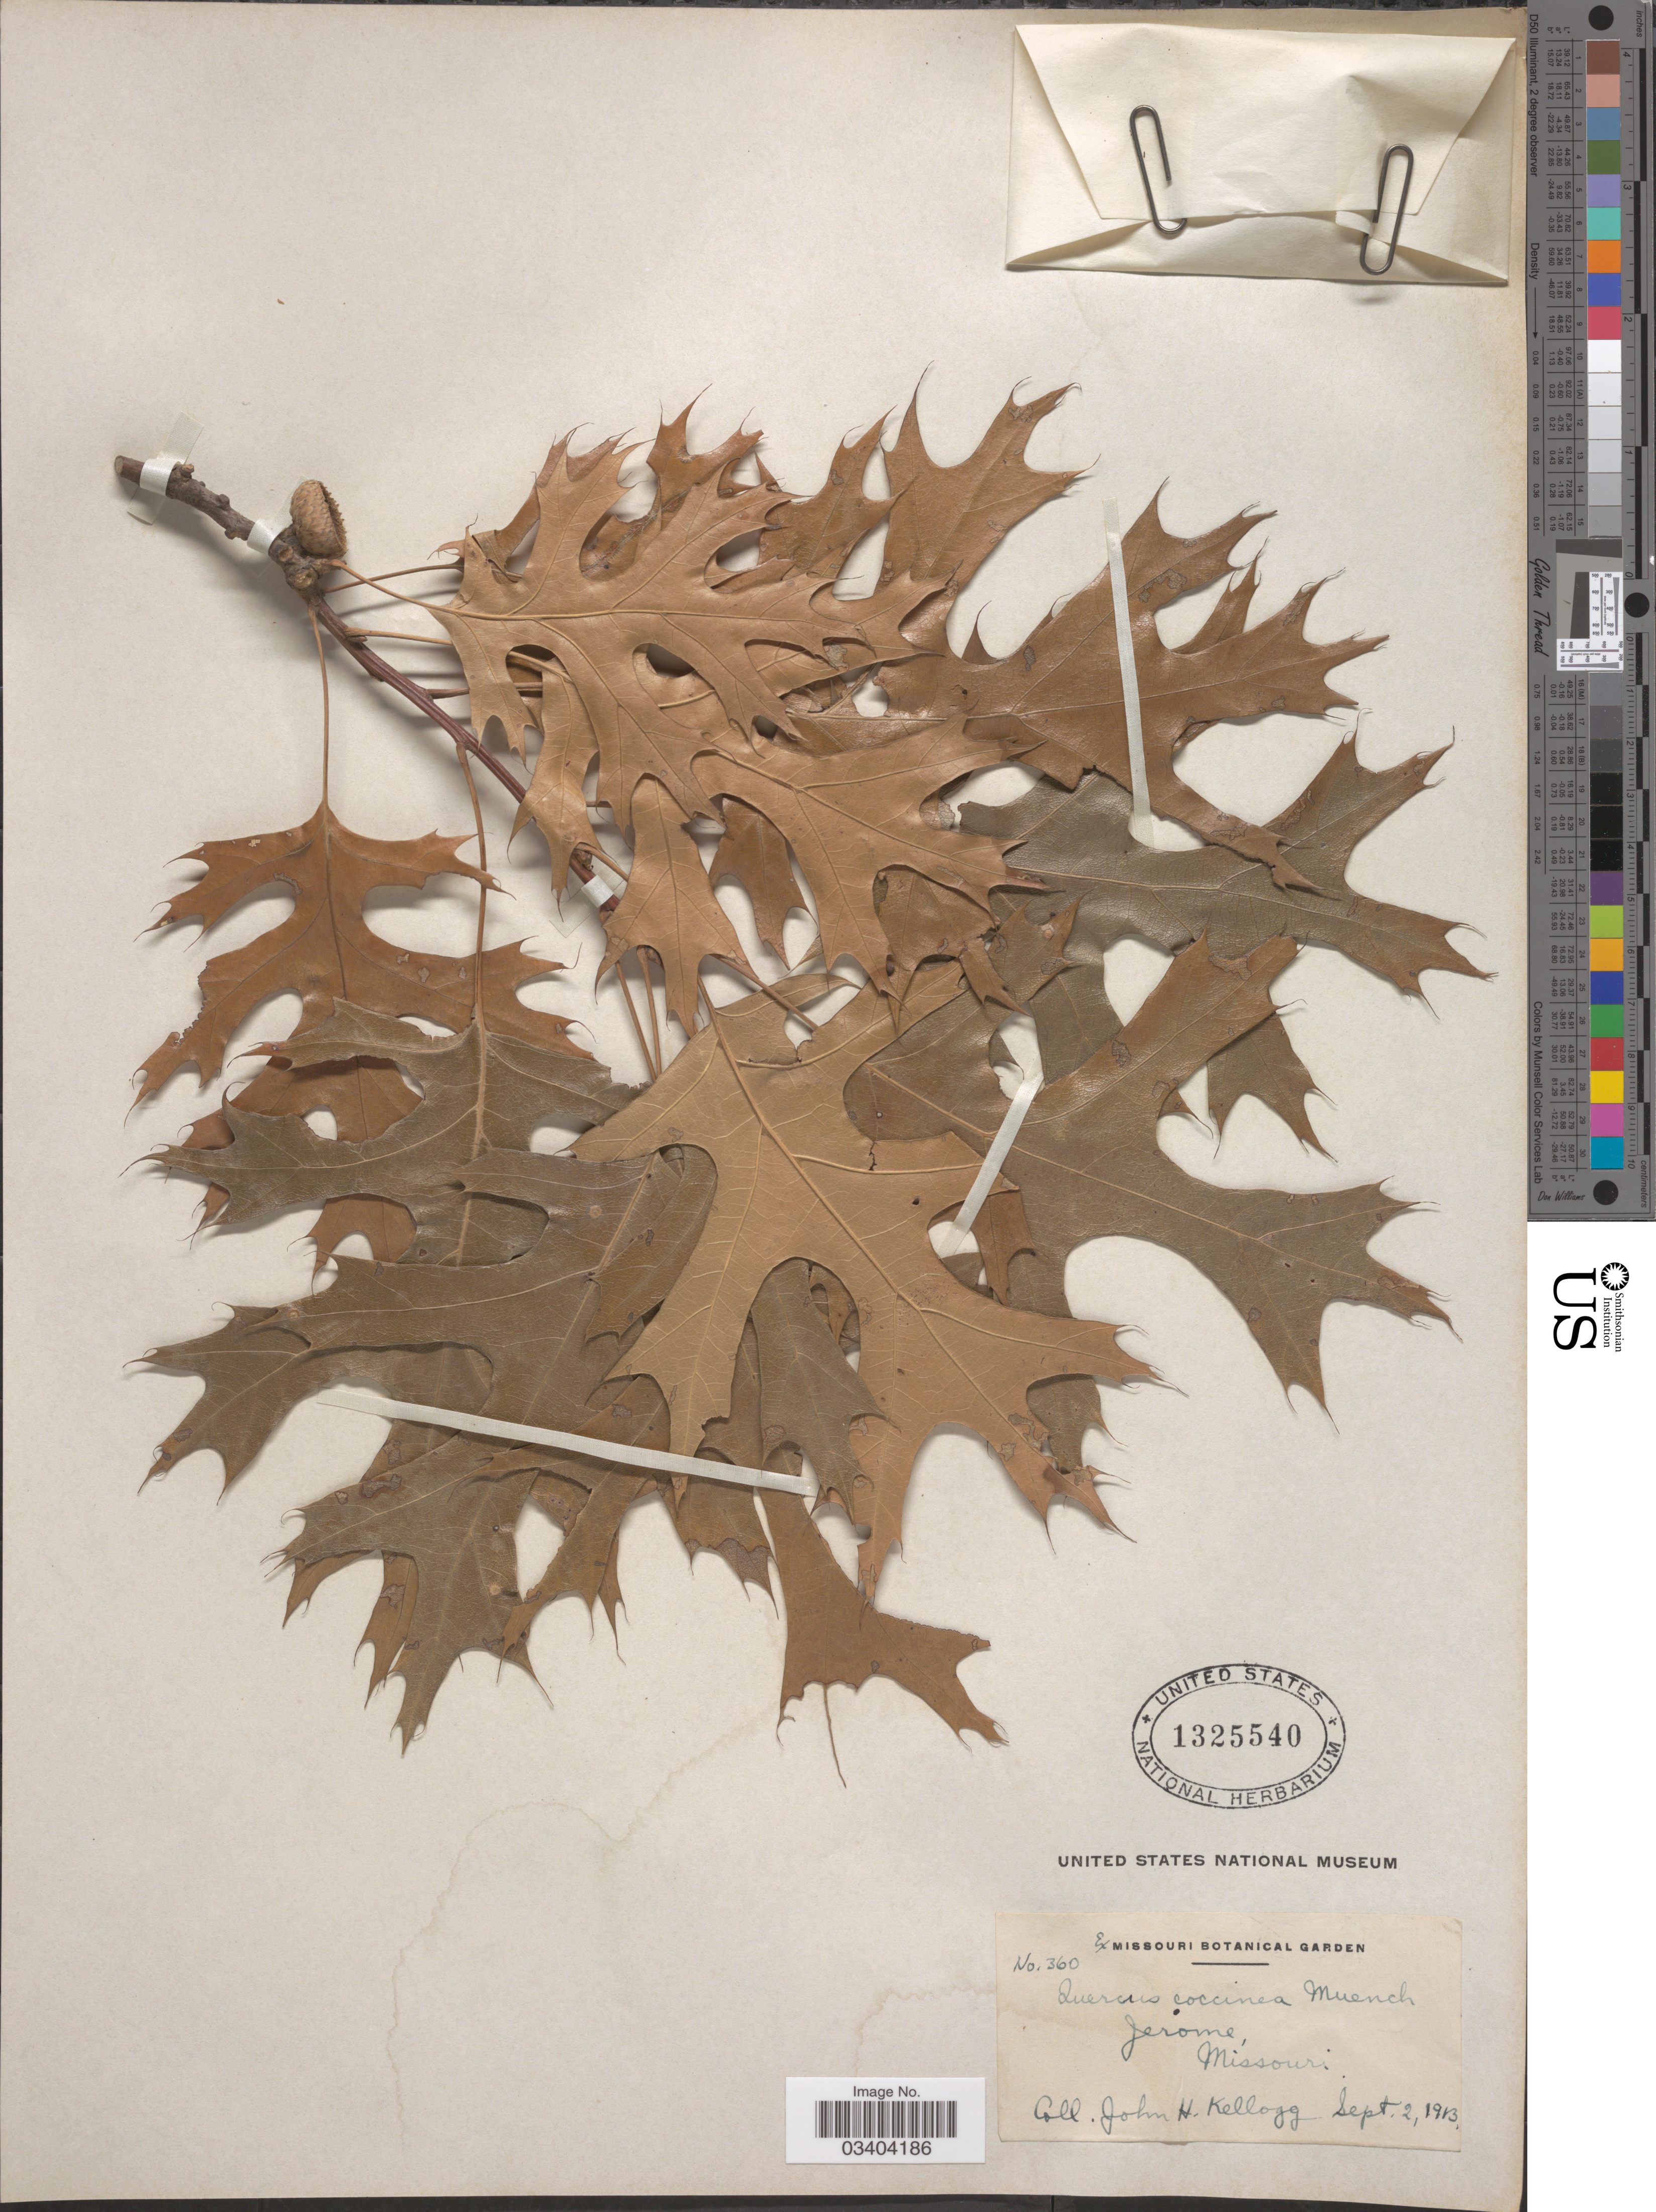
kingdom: Plantae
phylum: Tracheophyta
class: Magnoliopsida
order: Fagales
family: Fagaceae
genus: Quercus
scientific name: Quercus coccinea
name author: Münchh.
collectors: J. H. Kellogg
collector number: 360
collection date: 1913-09-02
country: United States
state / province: Missouri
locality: Jerome.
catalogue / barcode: US 1325540